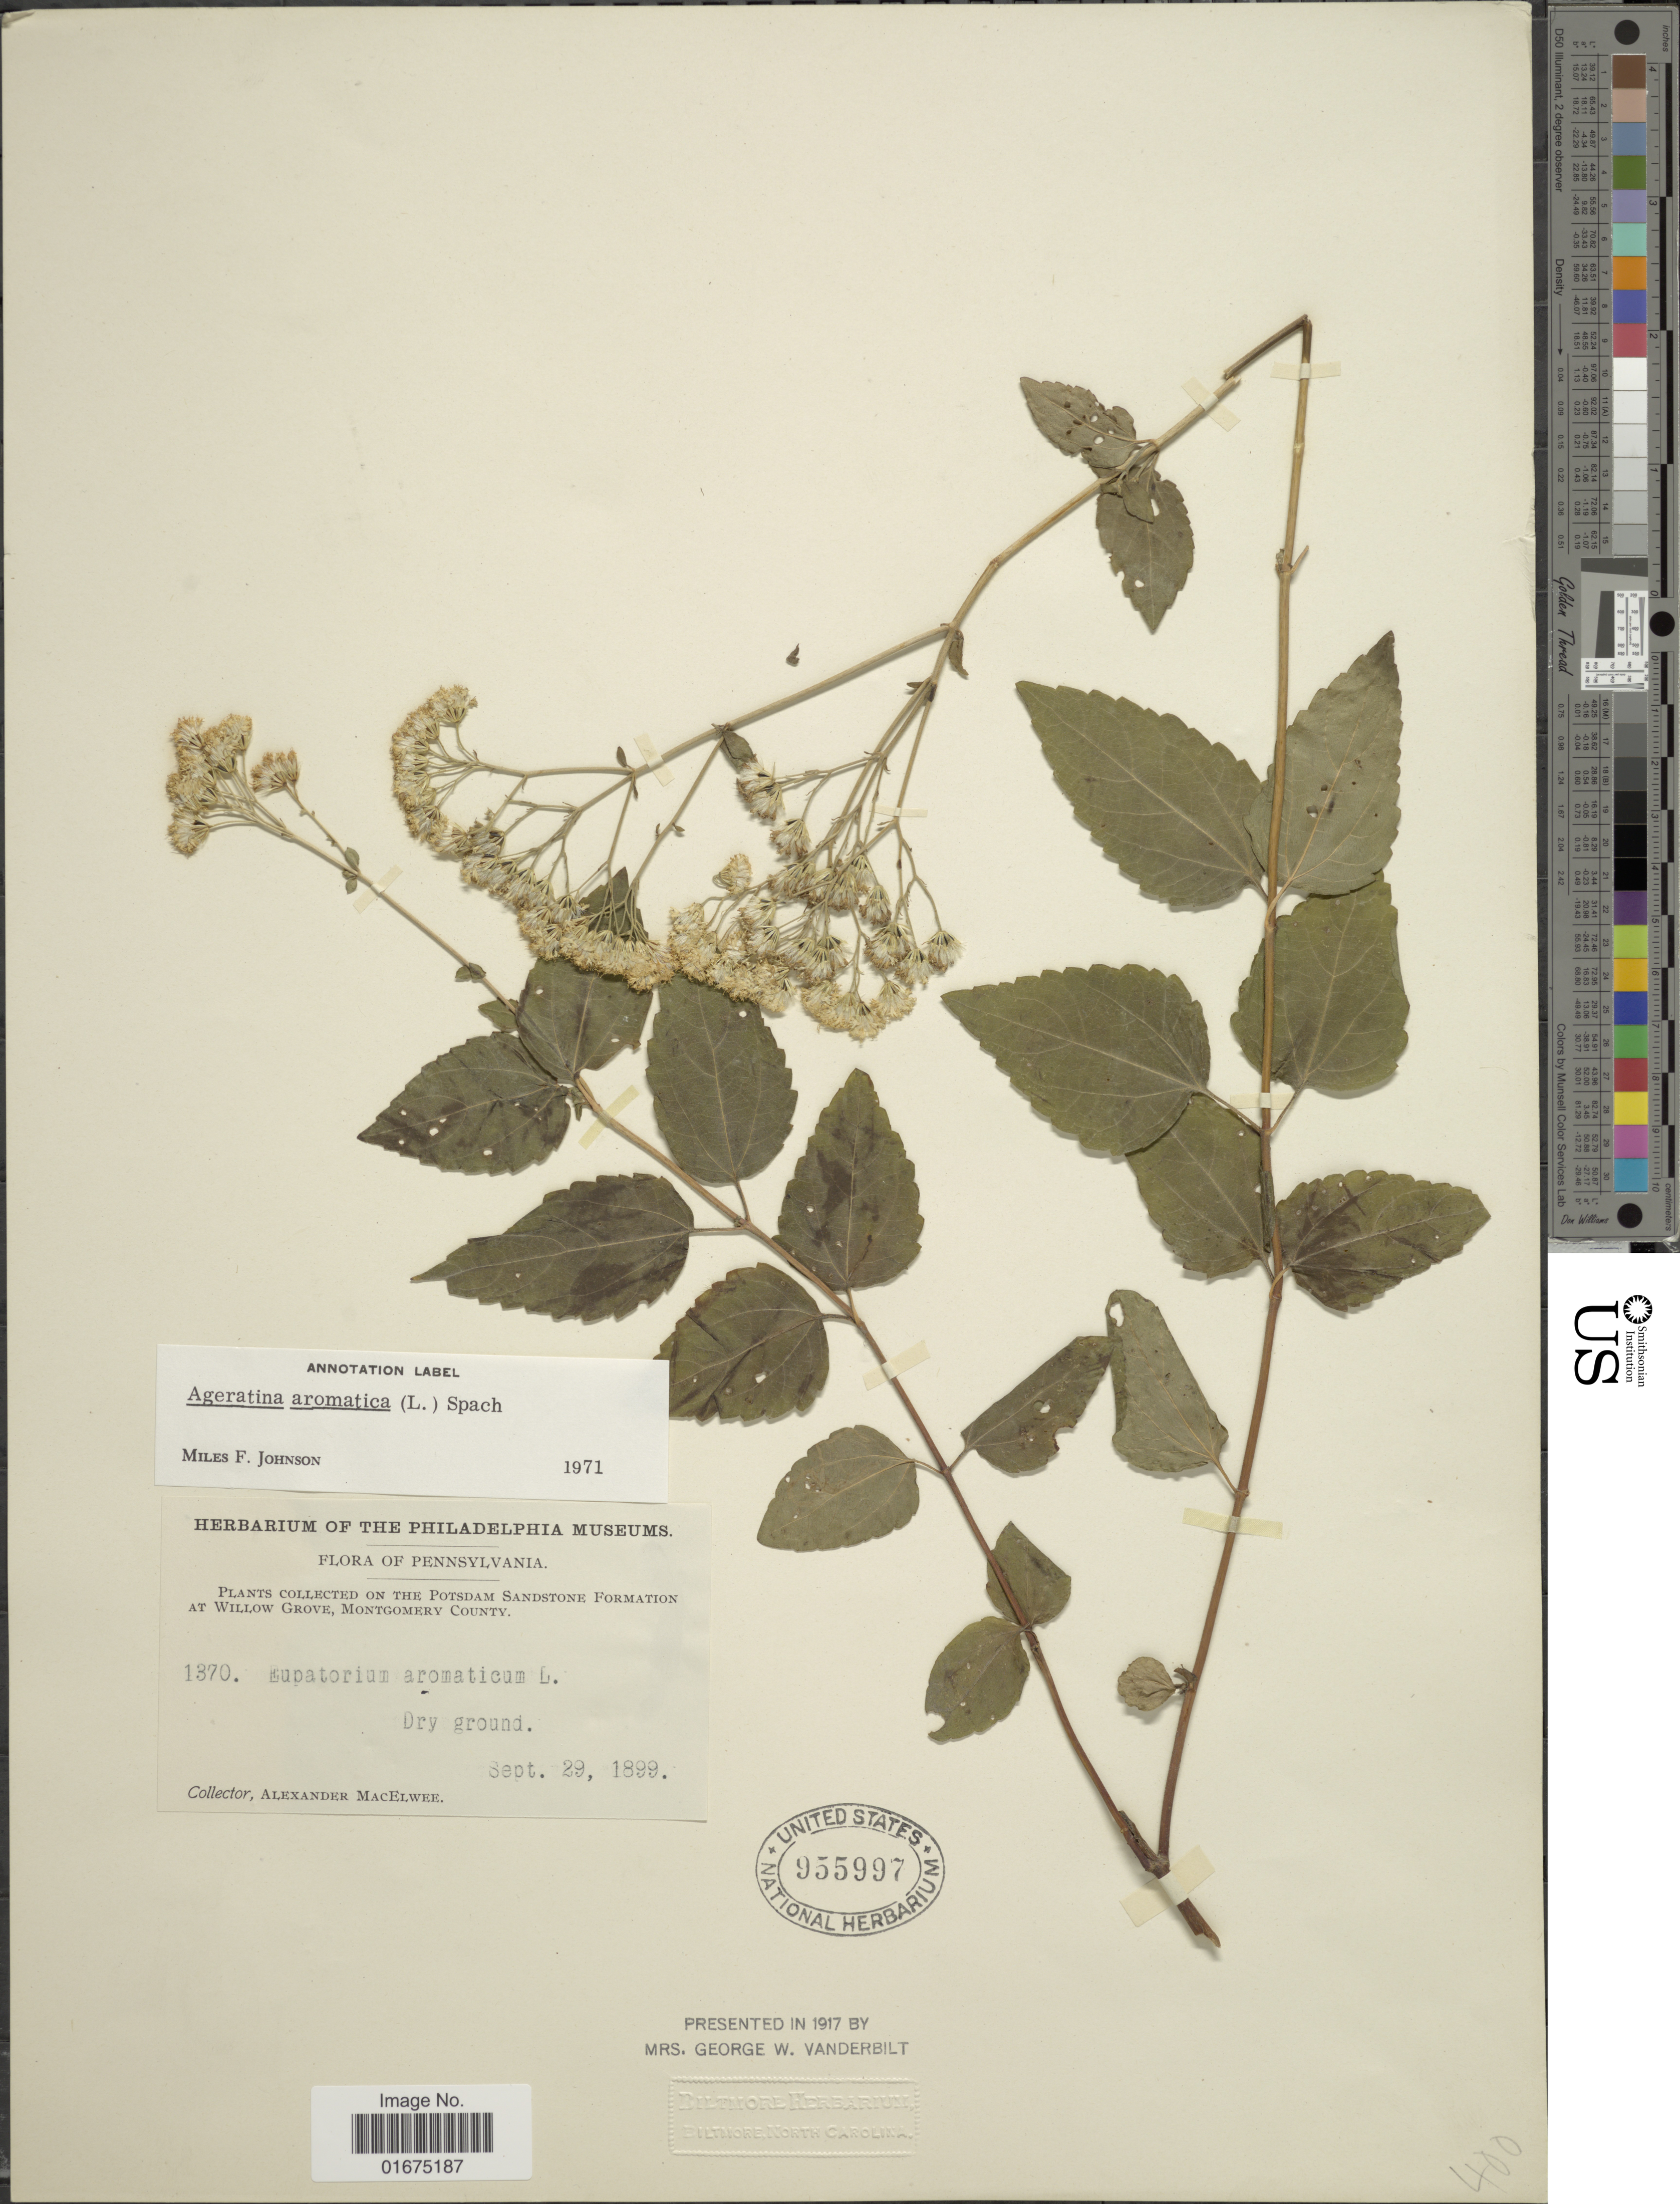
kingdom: Plantae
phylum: Tracheophyta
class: Magnoliopsida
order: Asterales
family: Asteraceae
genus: Ageratina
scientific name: Ageratina aromatica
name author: (L.) Spach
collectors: A. MacElwee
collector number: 1370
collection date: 1899-09-29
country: United States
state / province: Pennsylvania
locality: On the Potsdam Sandstone Formation at Willow Grove, Montgomery County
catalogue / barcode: US 955997